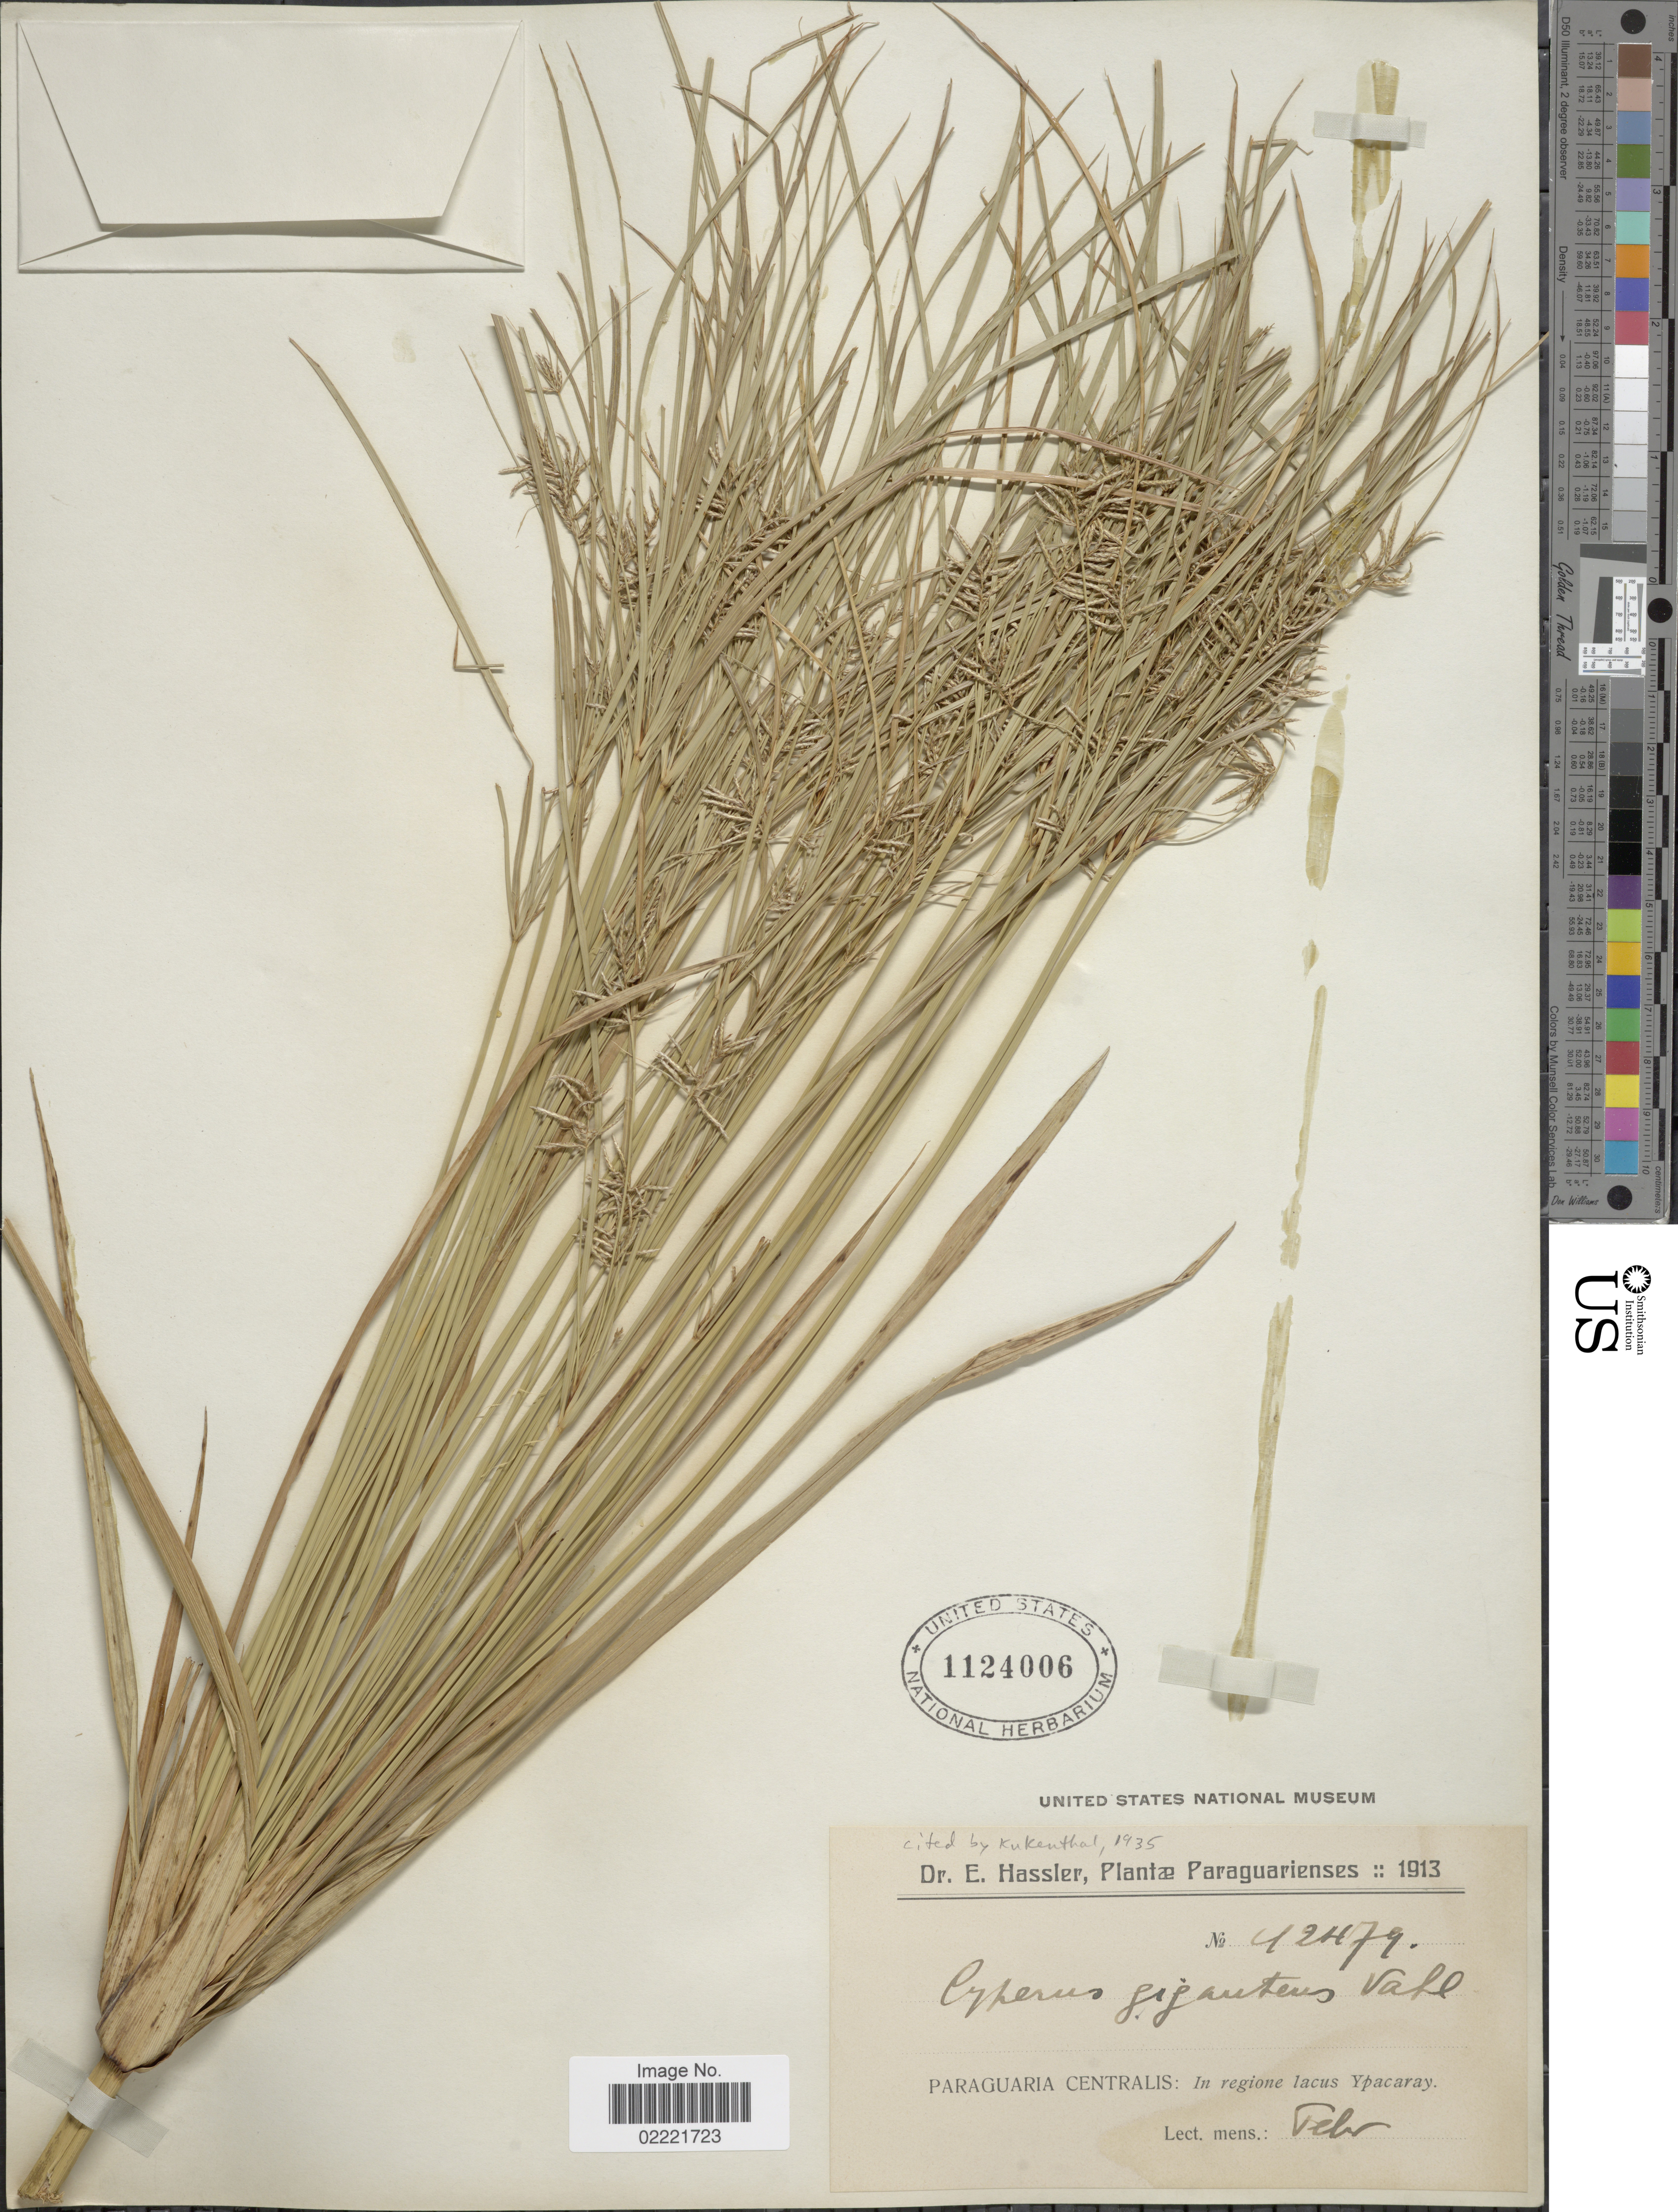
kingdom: Plantae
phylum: Tracheophyta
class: Liliopsida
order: Poales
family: Cyperaceae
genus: Cyperus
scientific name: Cyperus giganteus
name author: Vahl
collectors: E. Hassler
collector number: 42479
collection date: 1913-02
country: Paraguay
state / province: Paraguari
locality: Paraguaria centralis: Ypacaray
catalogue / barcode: US 1124006